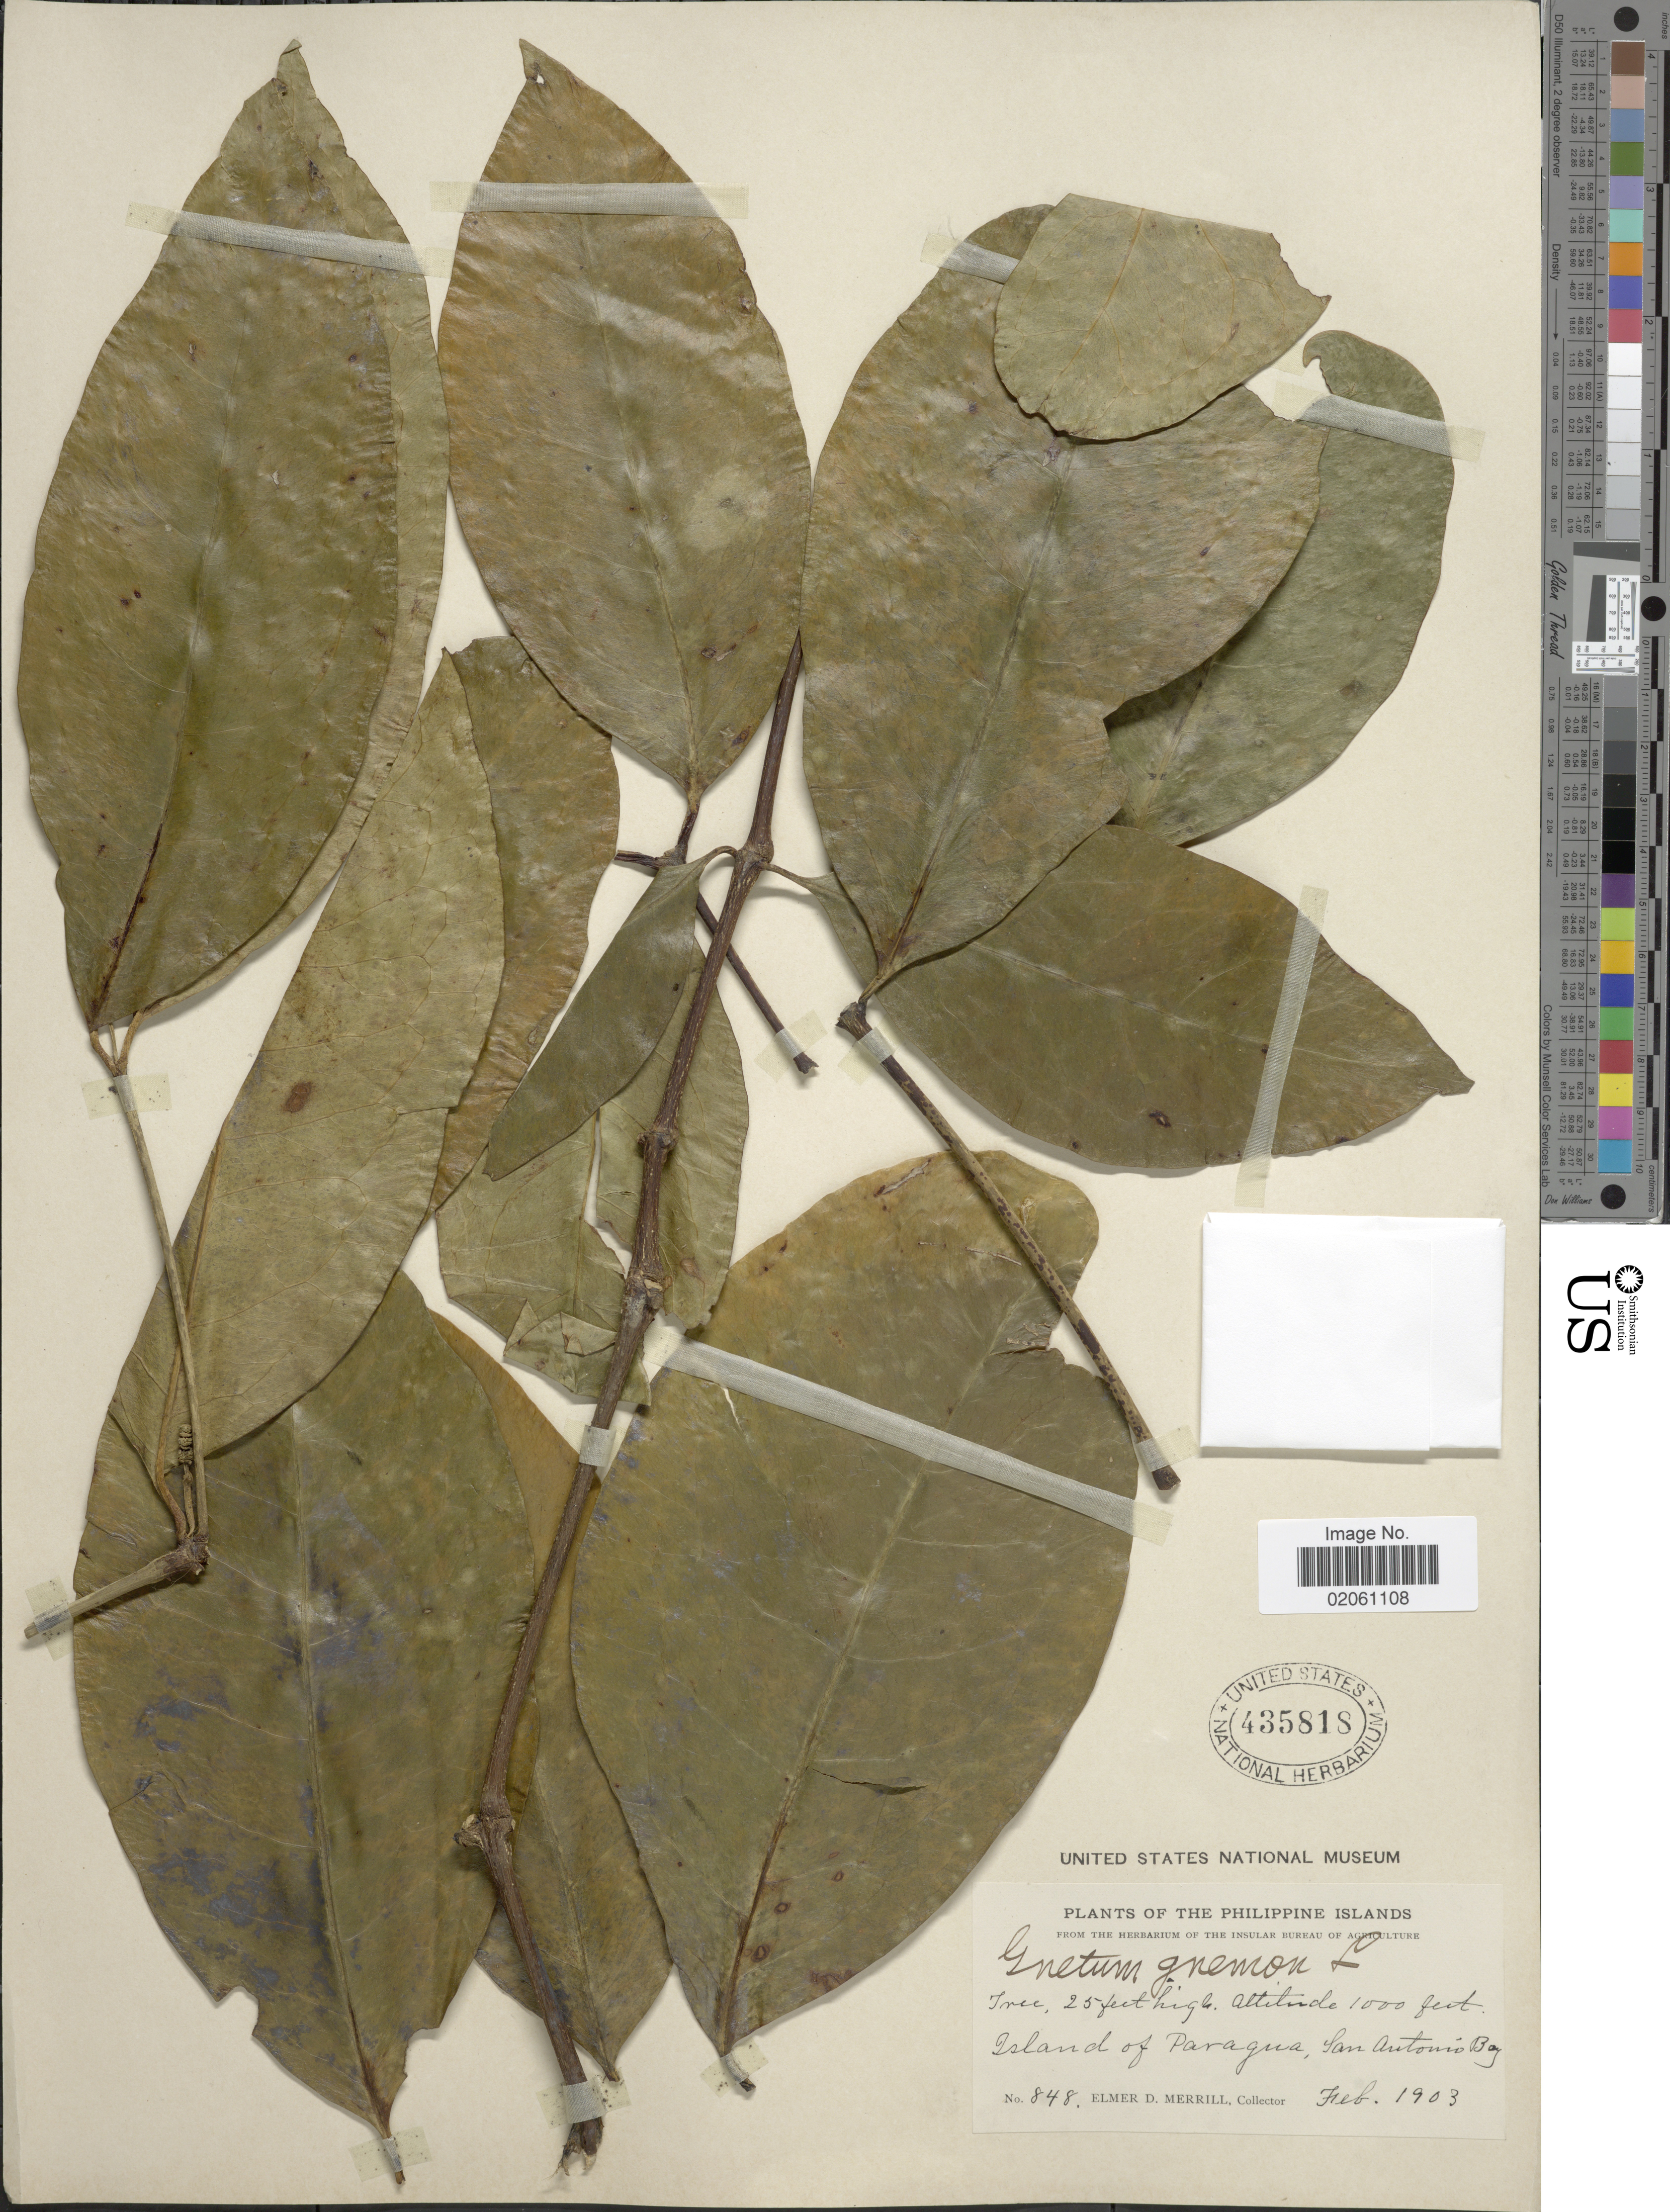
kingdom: Plantae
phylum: Tracheophyta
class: Gnetopsida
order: Gnetales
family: Gnetaceae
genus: Gnetum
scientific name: Gnetum gnemon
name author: L.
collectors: E. D. Merrill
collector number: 848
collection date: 1903-02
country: Philippines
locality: Island of Paragua, San Antonio Bay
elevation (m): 305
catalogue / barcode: US 435818